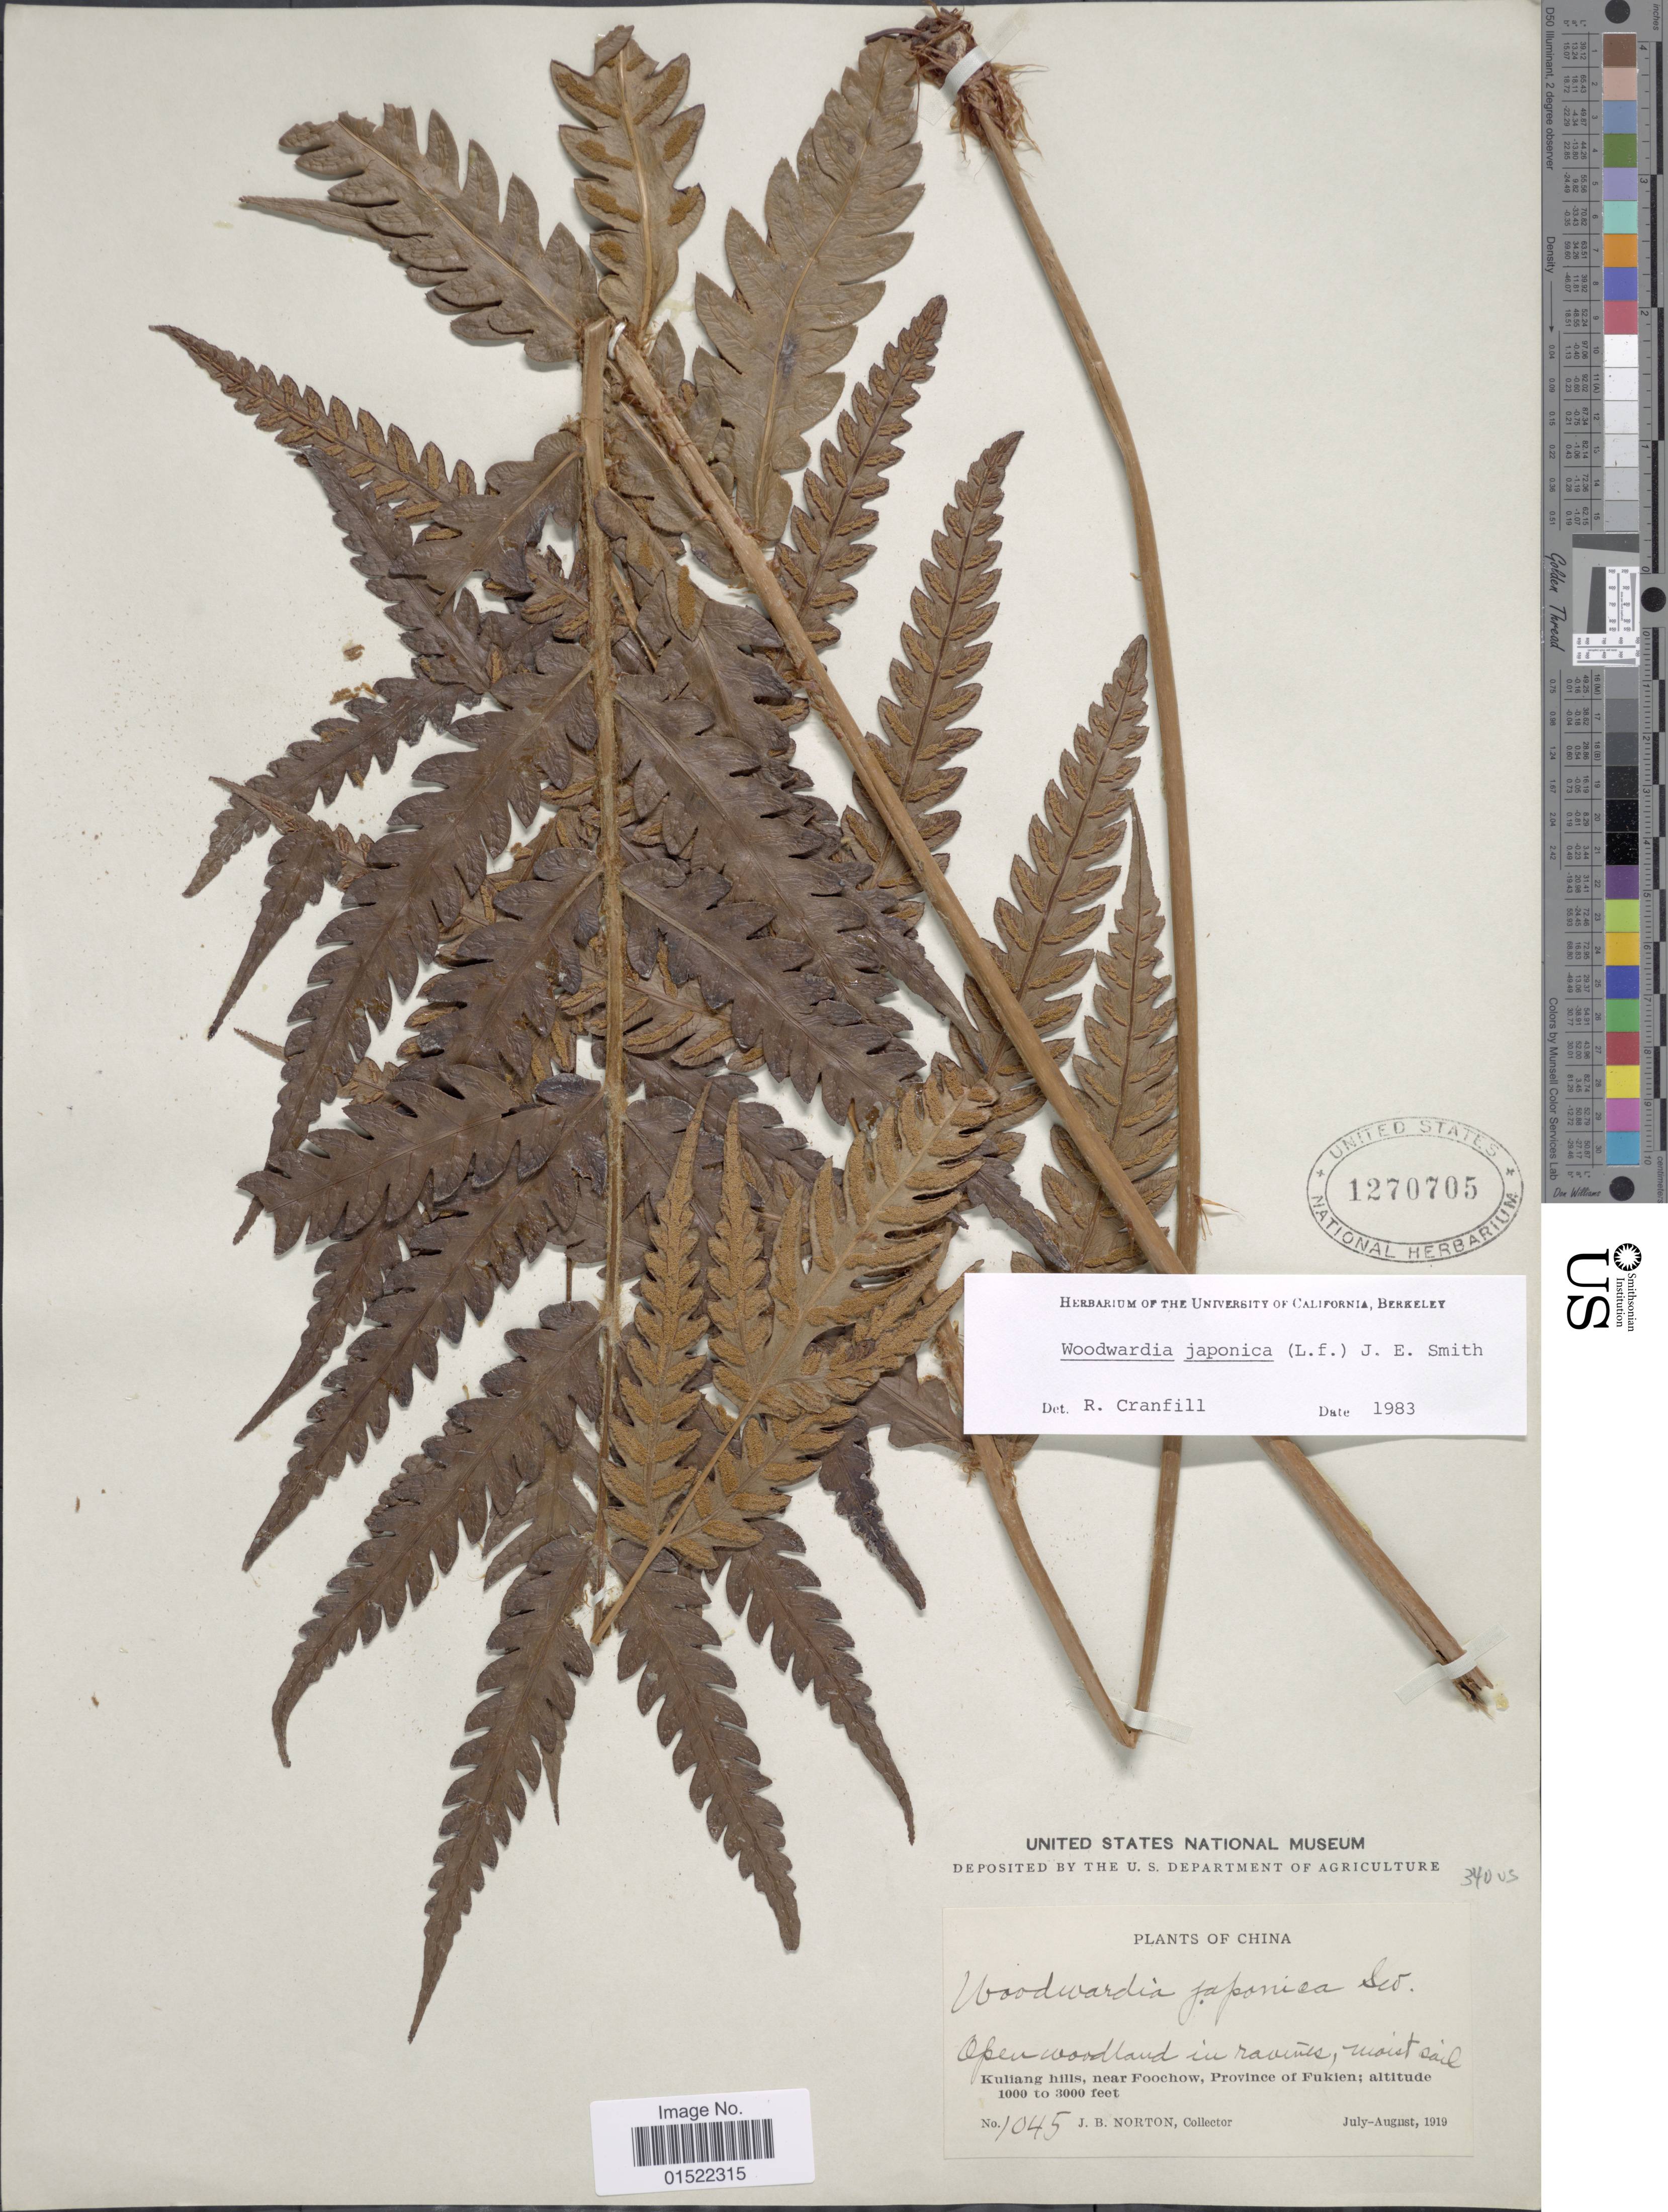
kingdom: Plantae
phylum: Tracheophyta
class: Polypodiopsida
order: Polypodiales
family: Blechnaceae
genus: Woodwardia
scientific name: Woodwardia japonica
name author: (L. f.) Sm.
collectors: J. B. Norton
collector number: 1045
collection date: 1919-07/1919-08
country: China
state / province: Fujian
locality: Kuliang hills, near Foochow, province of Fukien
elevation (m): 305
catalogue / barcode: US 1270705